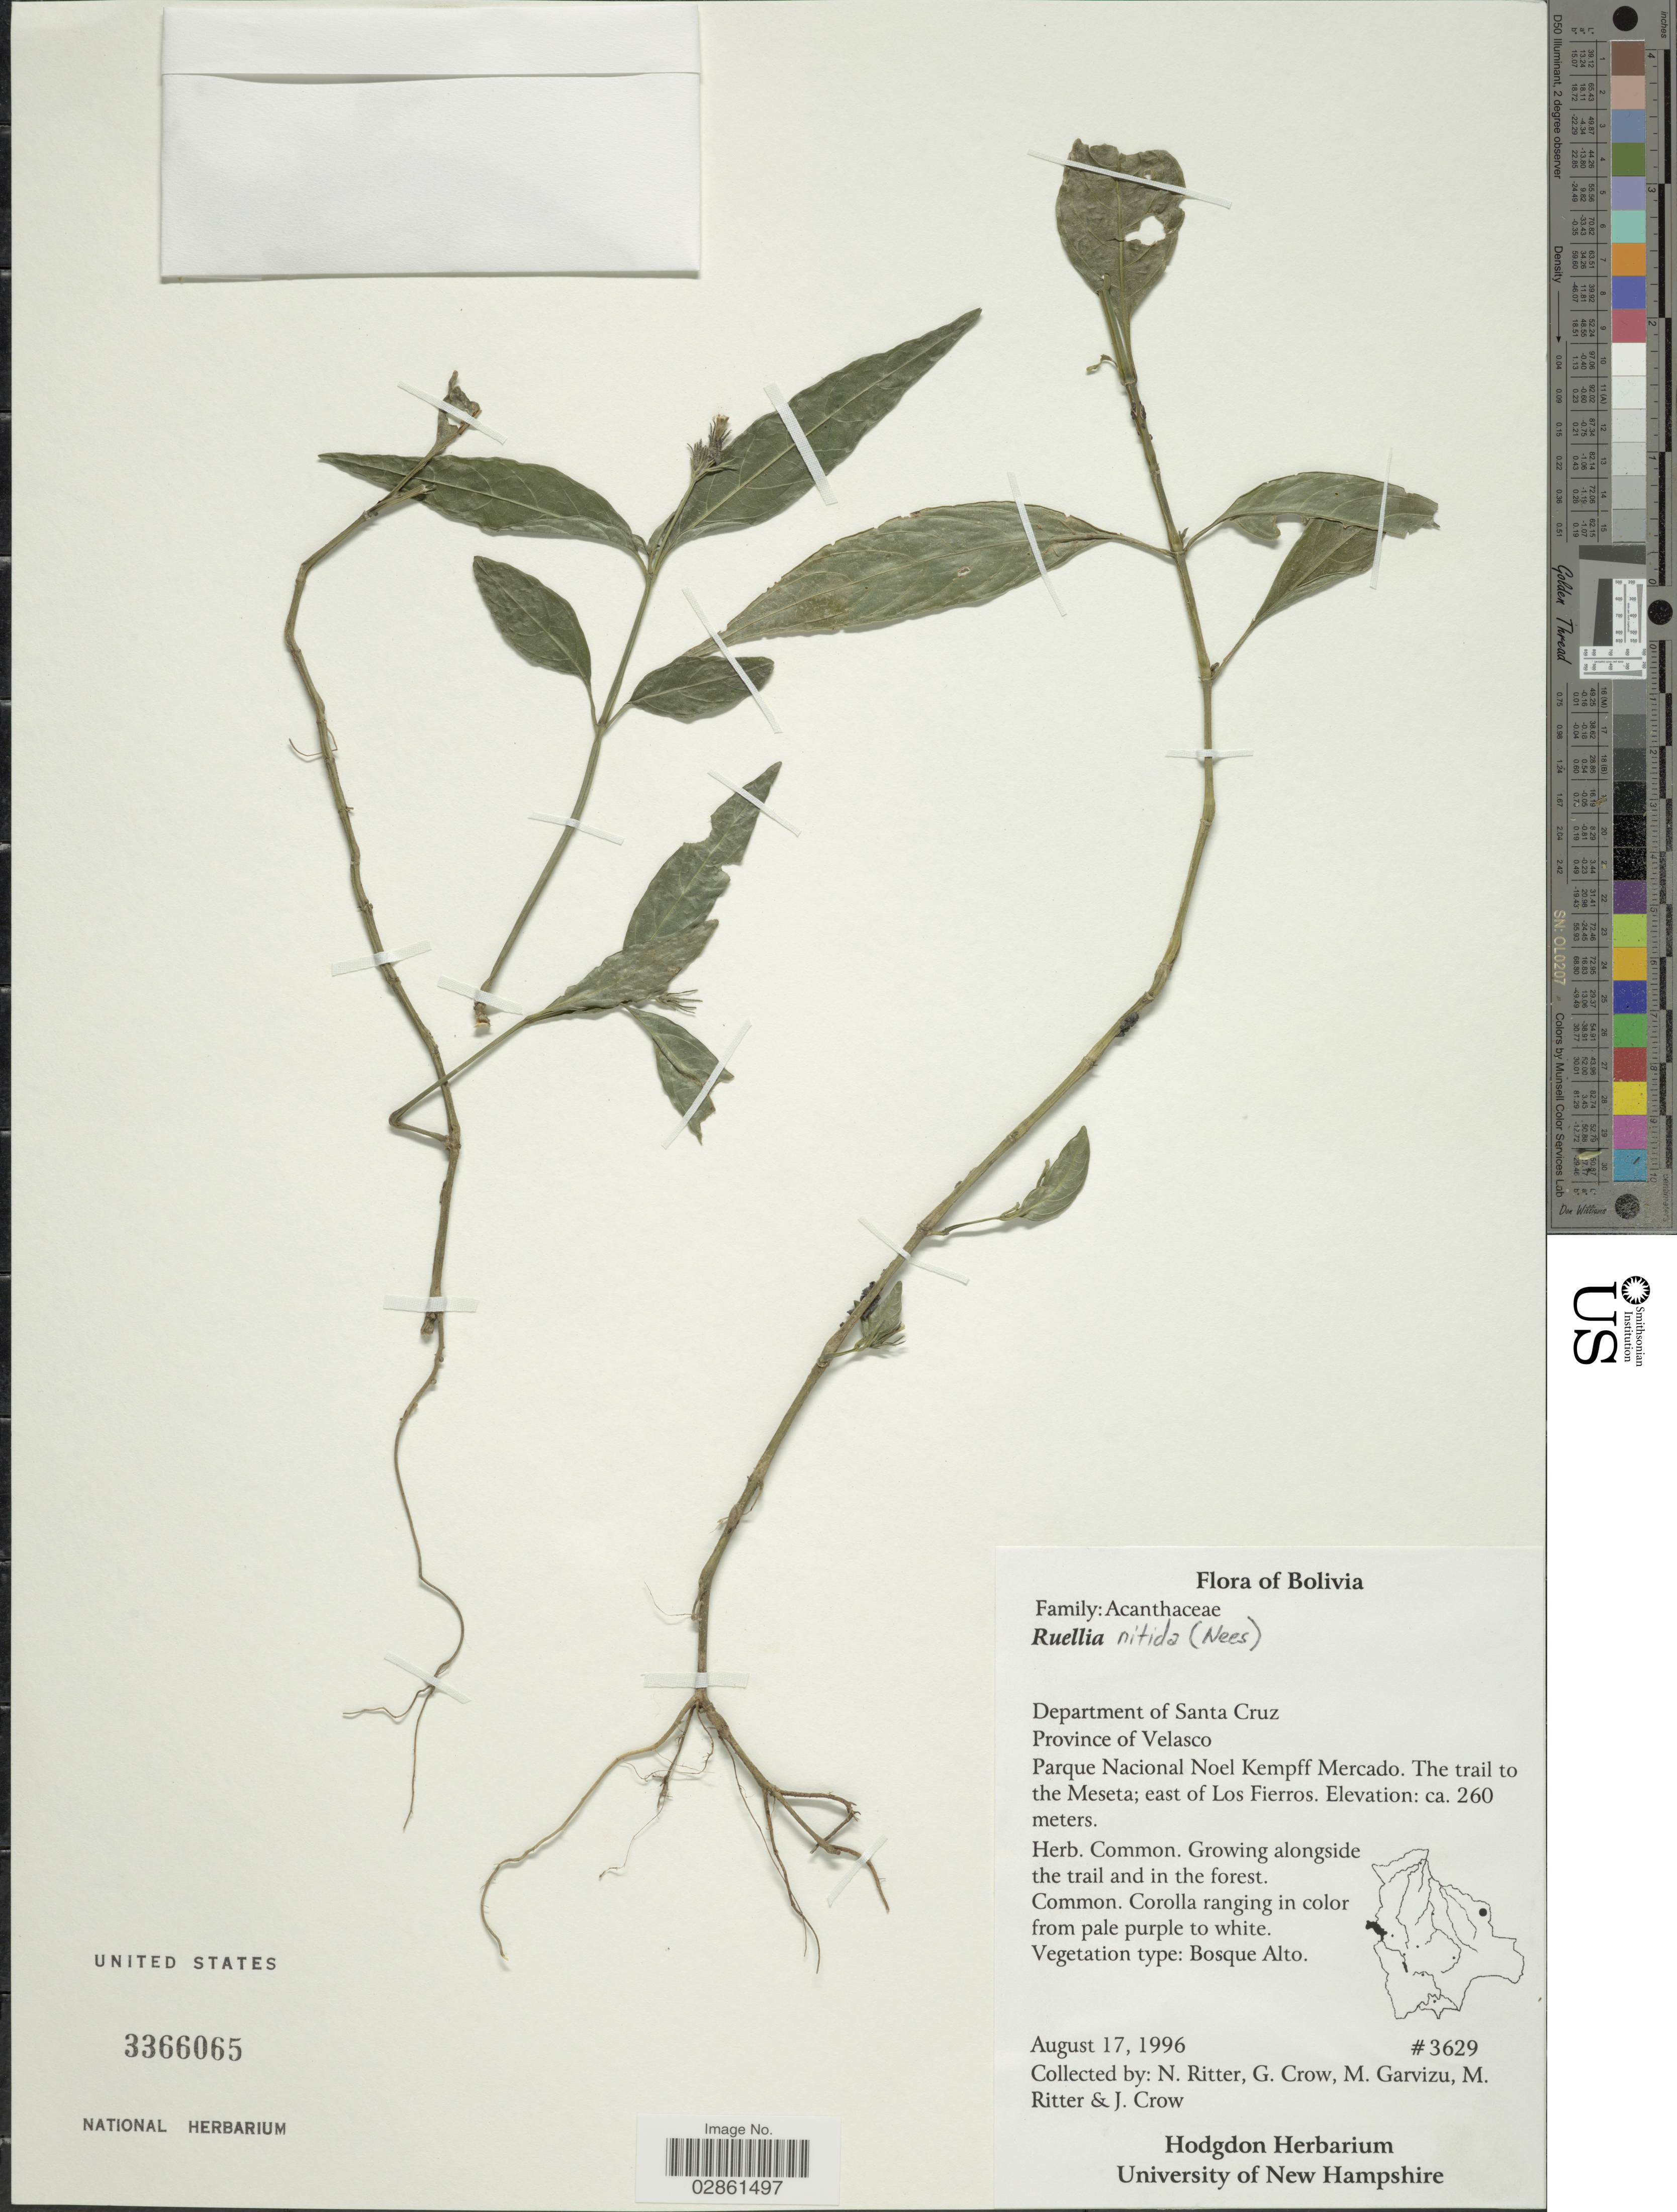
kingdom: Plantae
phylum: Tracheophyta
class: Magnoliopsida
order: Lamiales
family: Acanthaceae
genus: Ruellia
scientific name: Ruellia nitida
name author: (Nees) Wassh. & J.R.I. Wood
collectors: N. Ritter, G. Crow, M. Garvizu, M. Ritter & J. Crow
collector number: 3629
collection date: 1996-08-17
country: Bolivia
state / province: Santa Cruz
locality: Department of Santa Cruz. Province of Velasco. Parque Nacional Noel Kempff Mercado. The trail to the Meseta; east of Los Fierros.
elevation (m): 260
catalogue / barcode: US 3366065